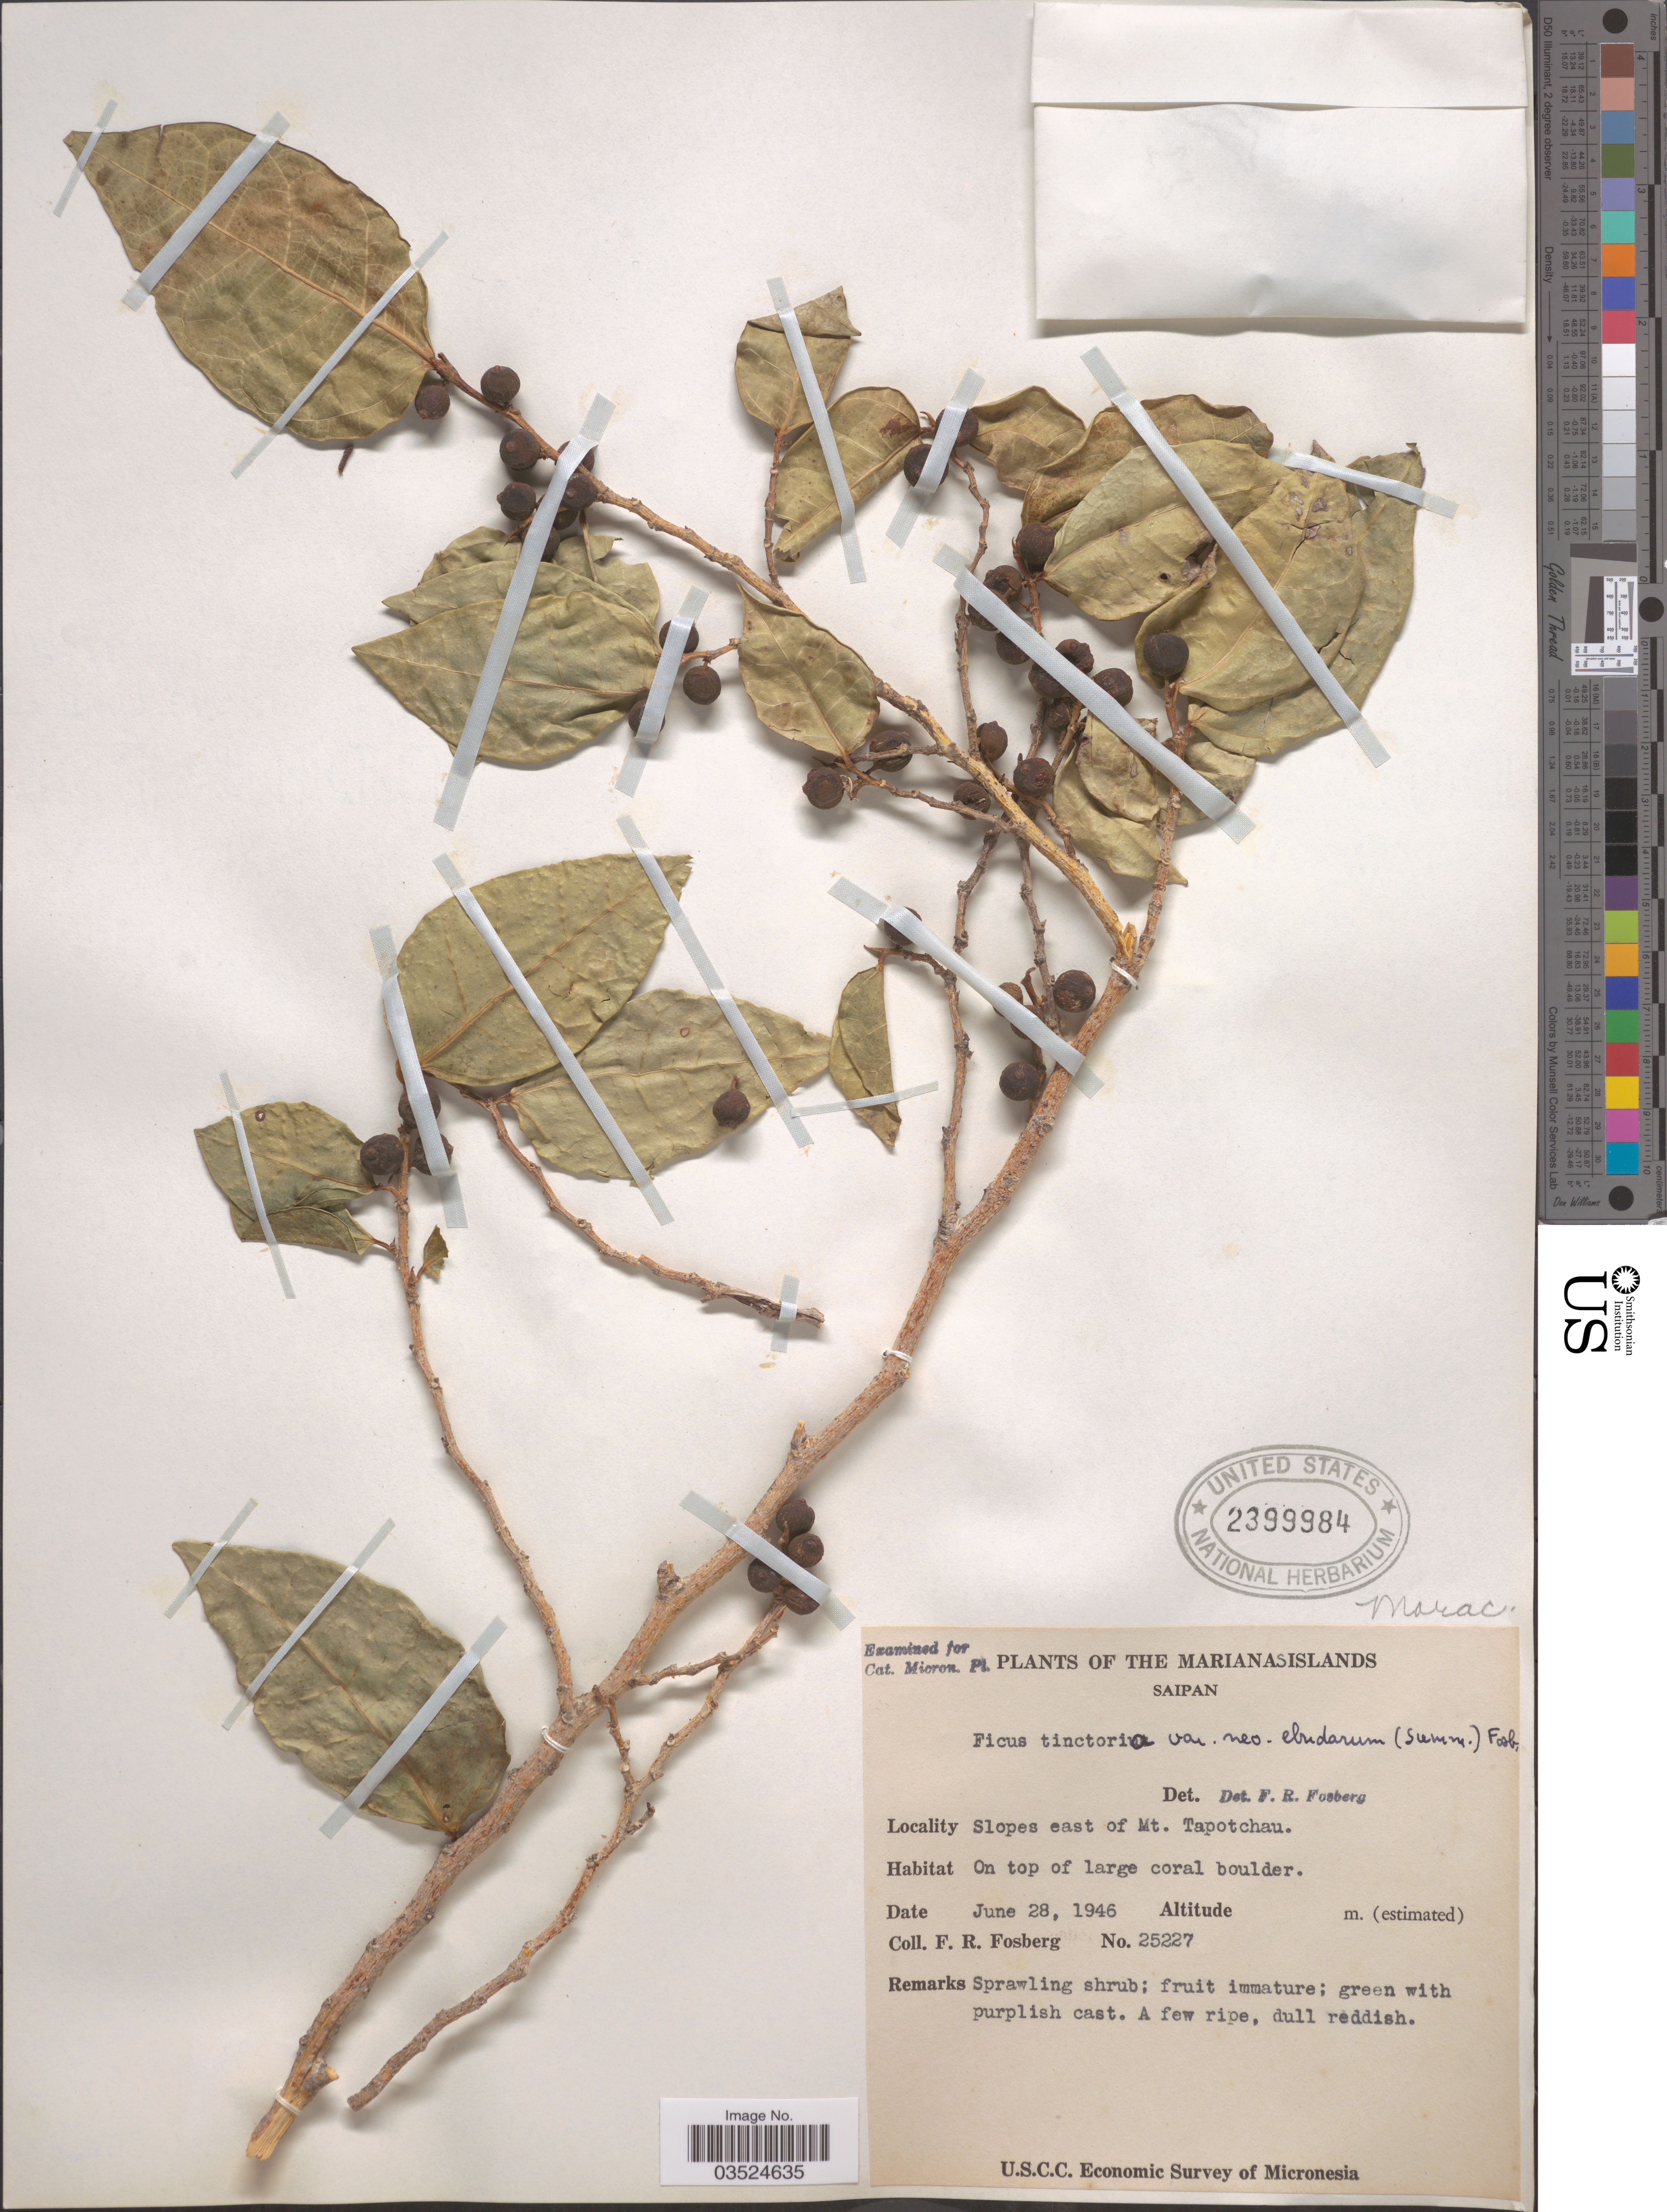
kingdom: Plantae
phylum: Tracheophyta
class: Magnoliopsida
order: Rosales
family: Moraceae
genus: Ficus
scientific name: Ficus tinctoria var. neoebudarum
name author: (Summerh.) Fosberg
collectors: F. R. Fosberg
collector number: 25227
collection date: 1946-06-28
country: Northern Mariana Islands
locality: The Marianas Islands. Saipan. Slopes east of Mt. Tapotchau.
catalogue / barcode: US 2399984